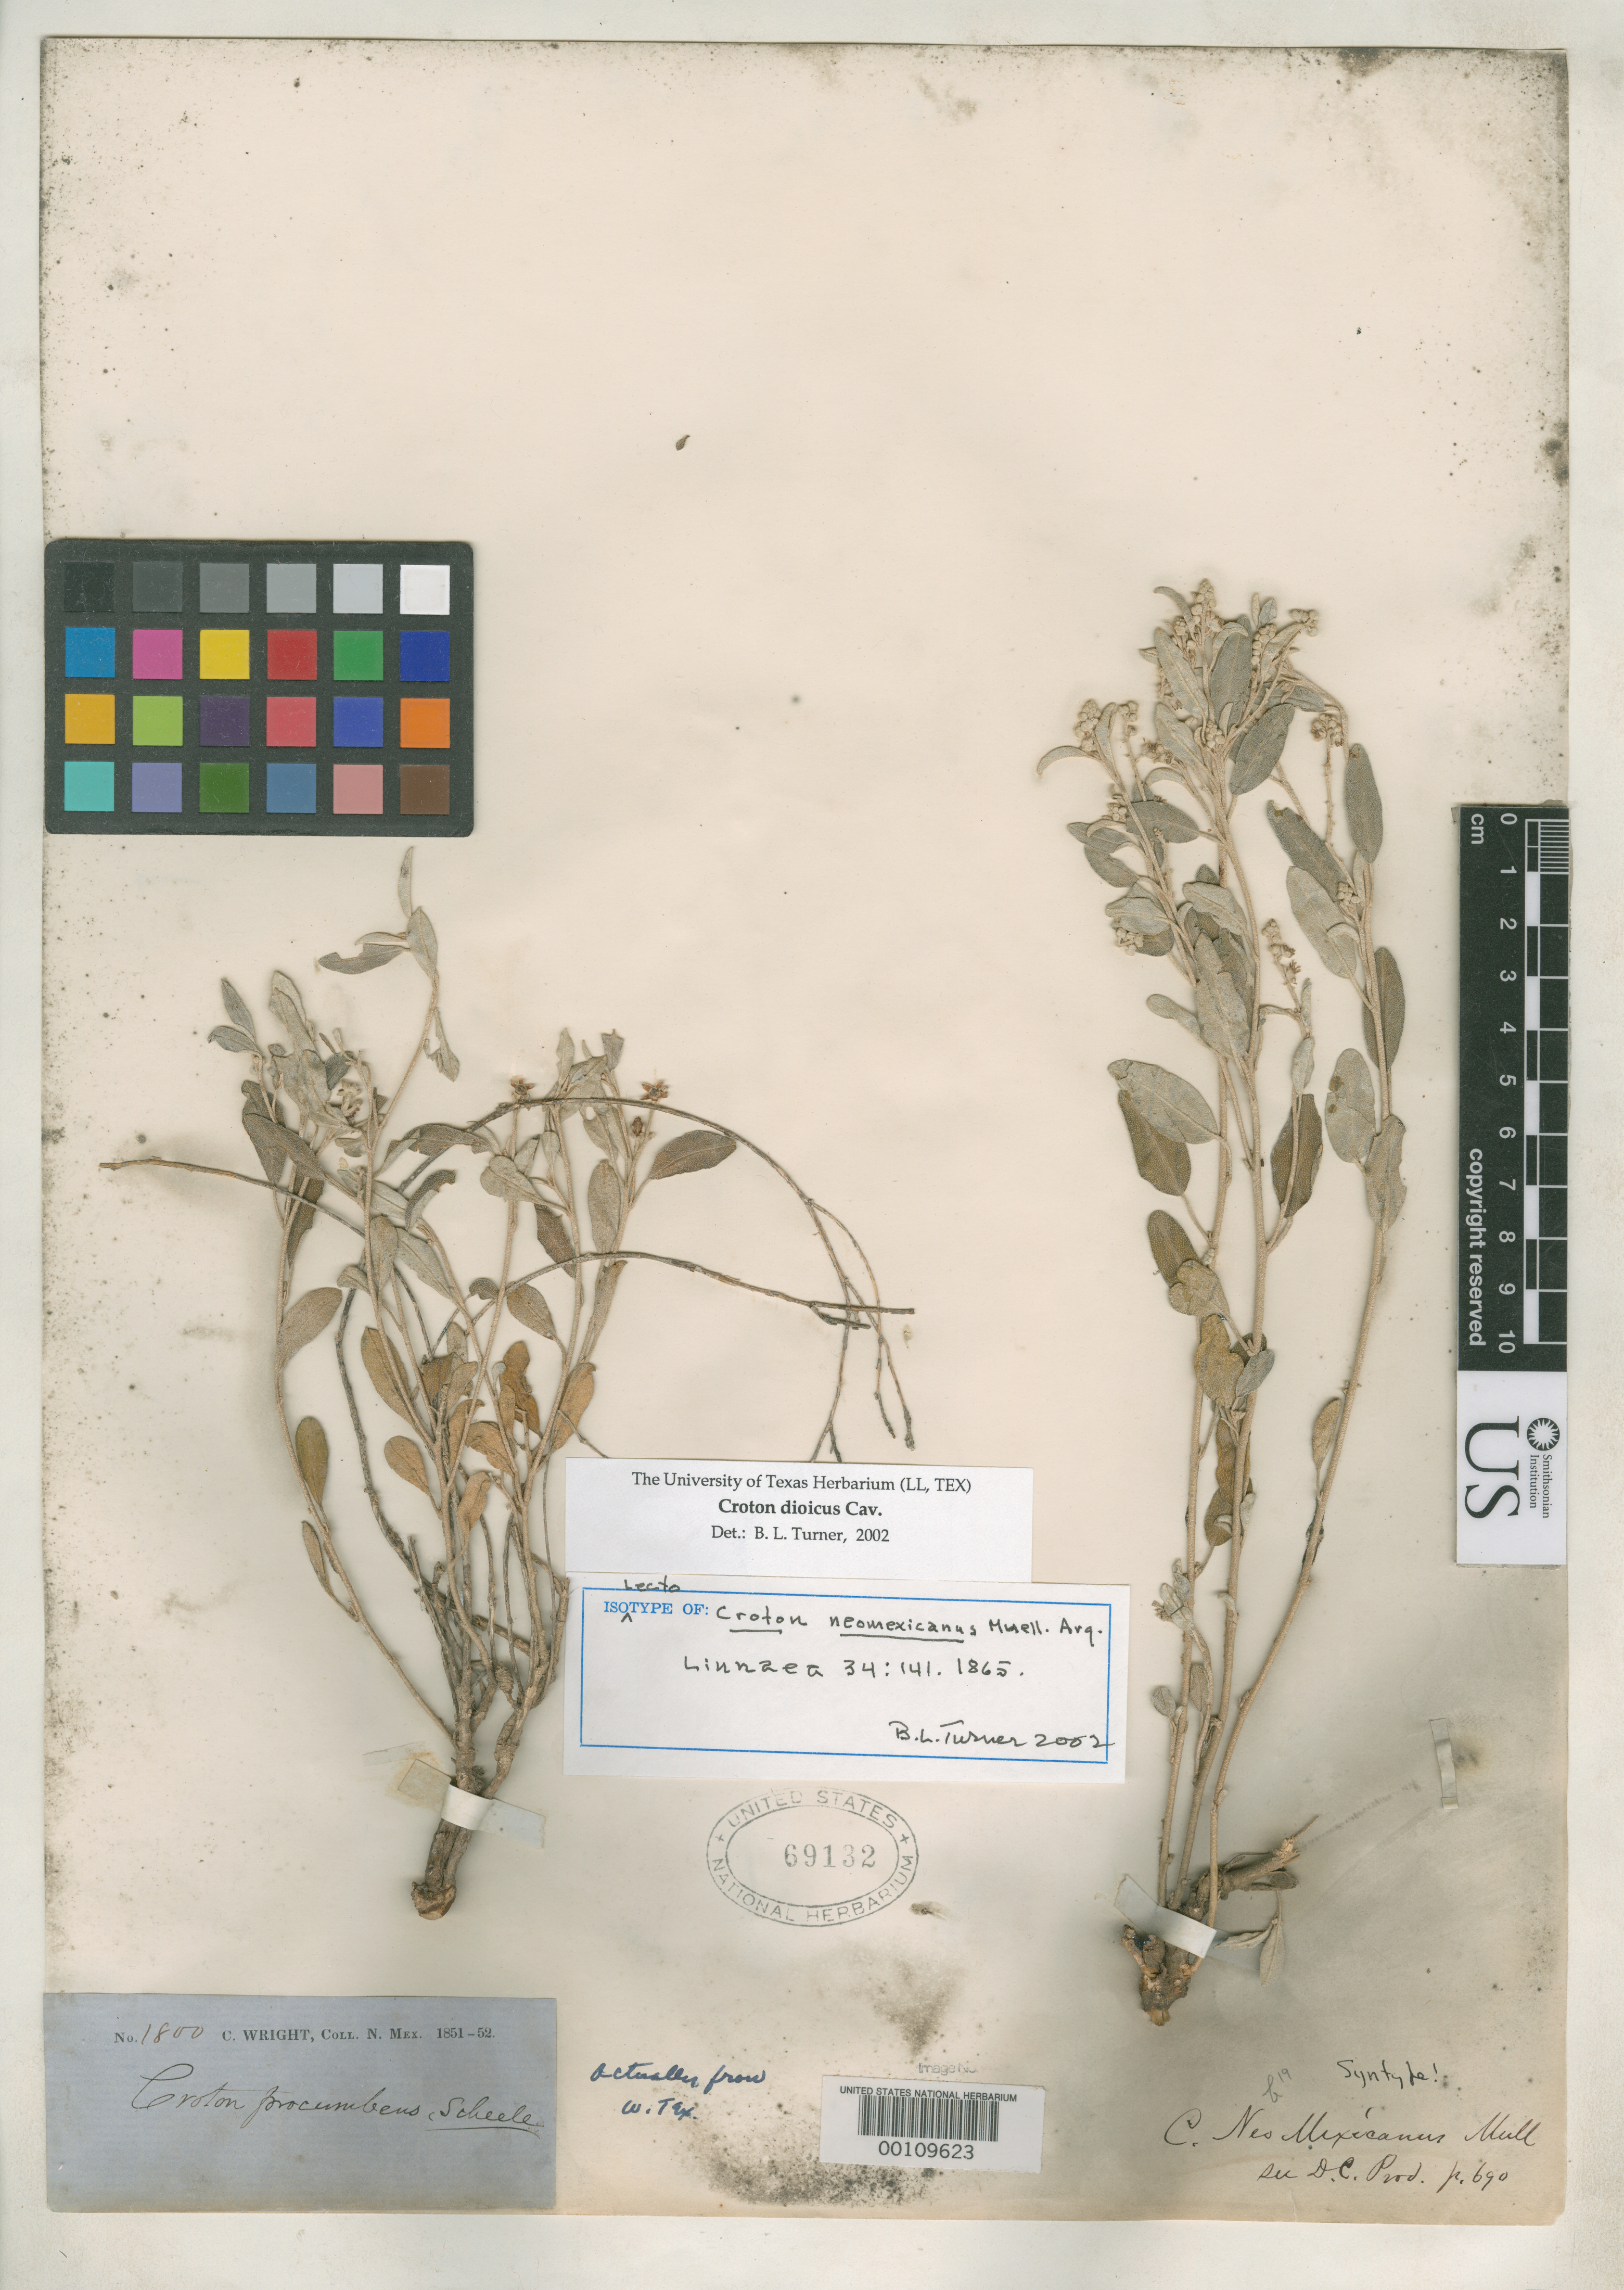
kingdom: Plantae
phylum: Tracheophyta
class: Magnoliopsida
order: Malpighiales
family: Euphorbiaceae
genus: Croton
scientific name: Croton neomexicanus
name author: Müll. Arg.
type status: Syntype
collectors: C. Wright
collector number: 1800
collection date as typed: May 1849 to -- Oct 1849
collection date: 1849-05/1849-10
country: United States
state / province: New Mexico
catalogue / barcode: US 69132